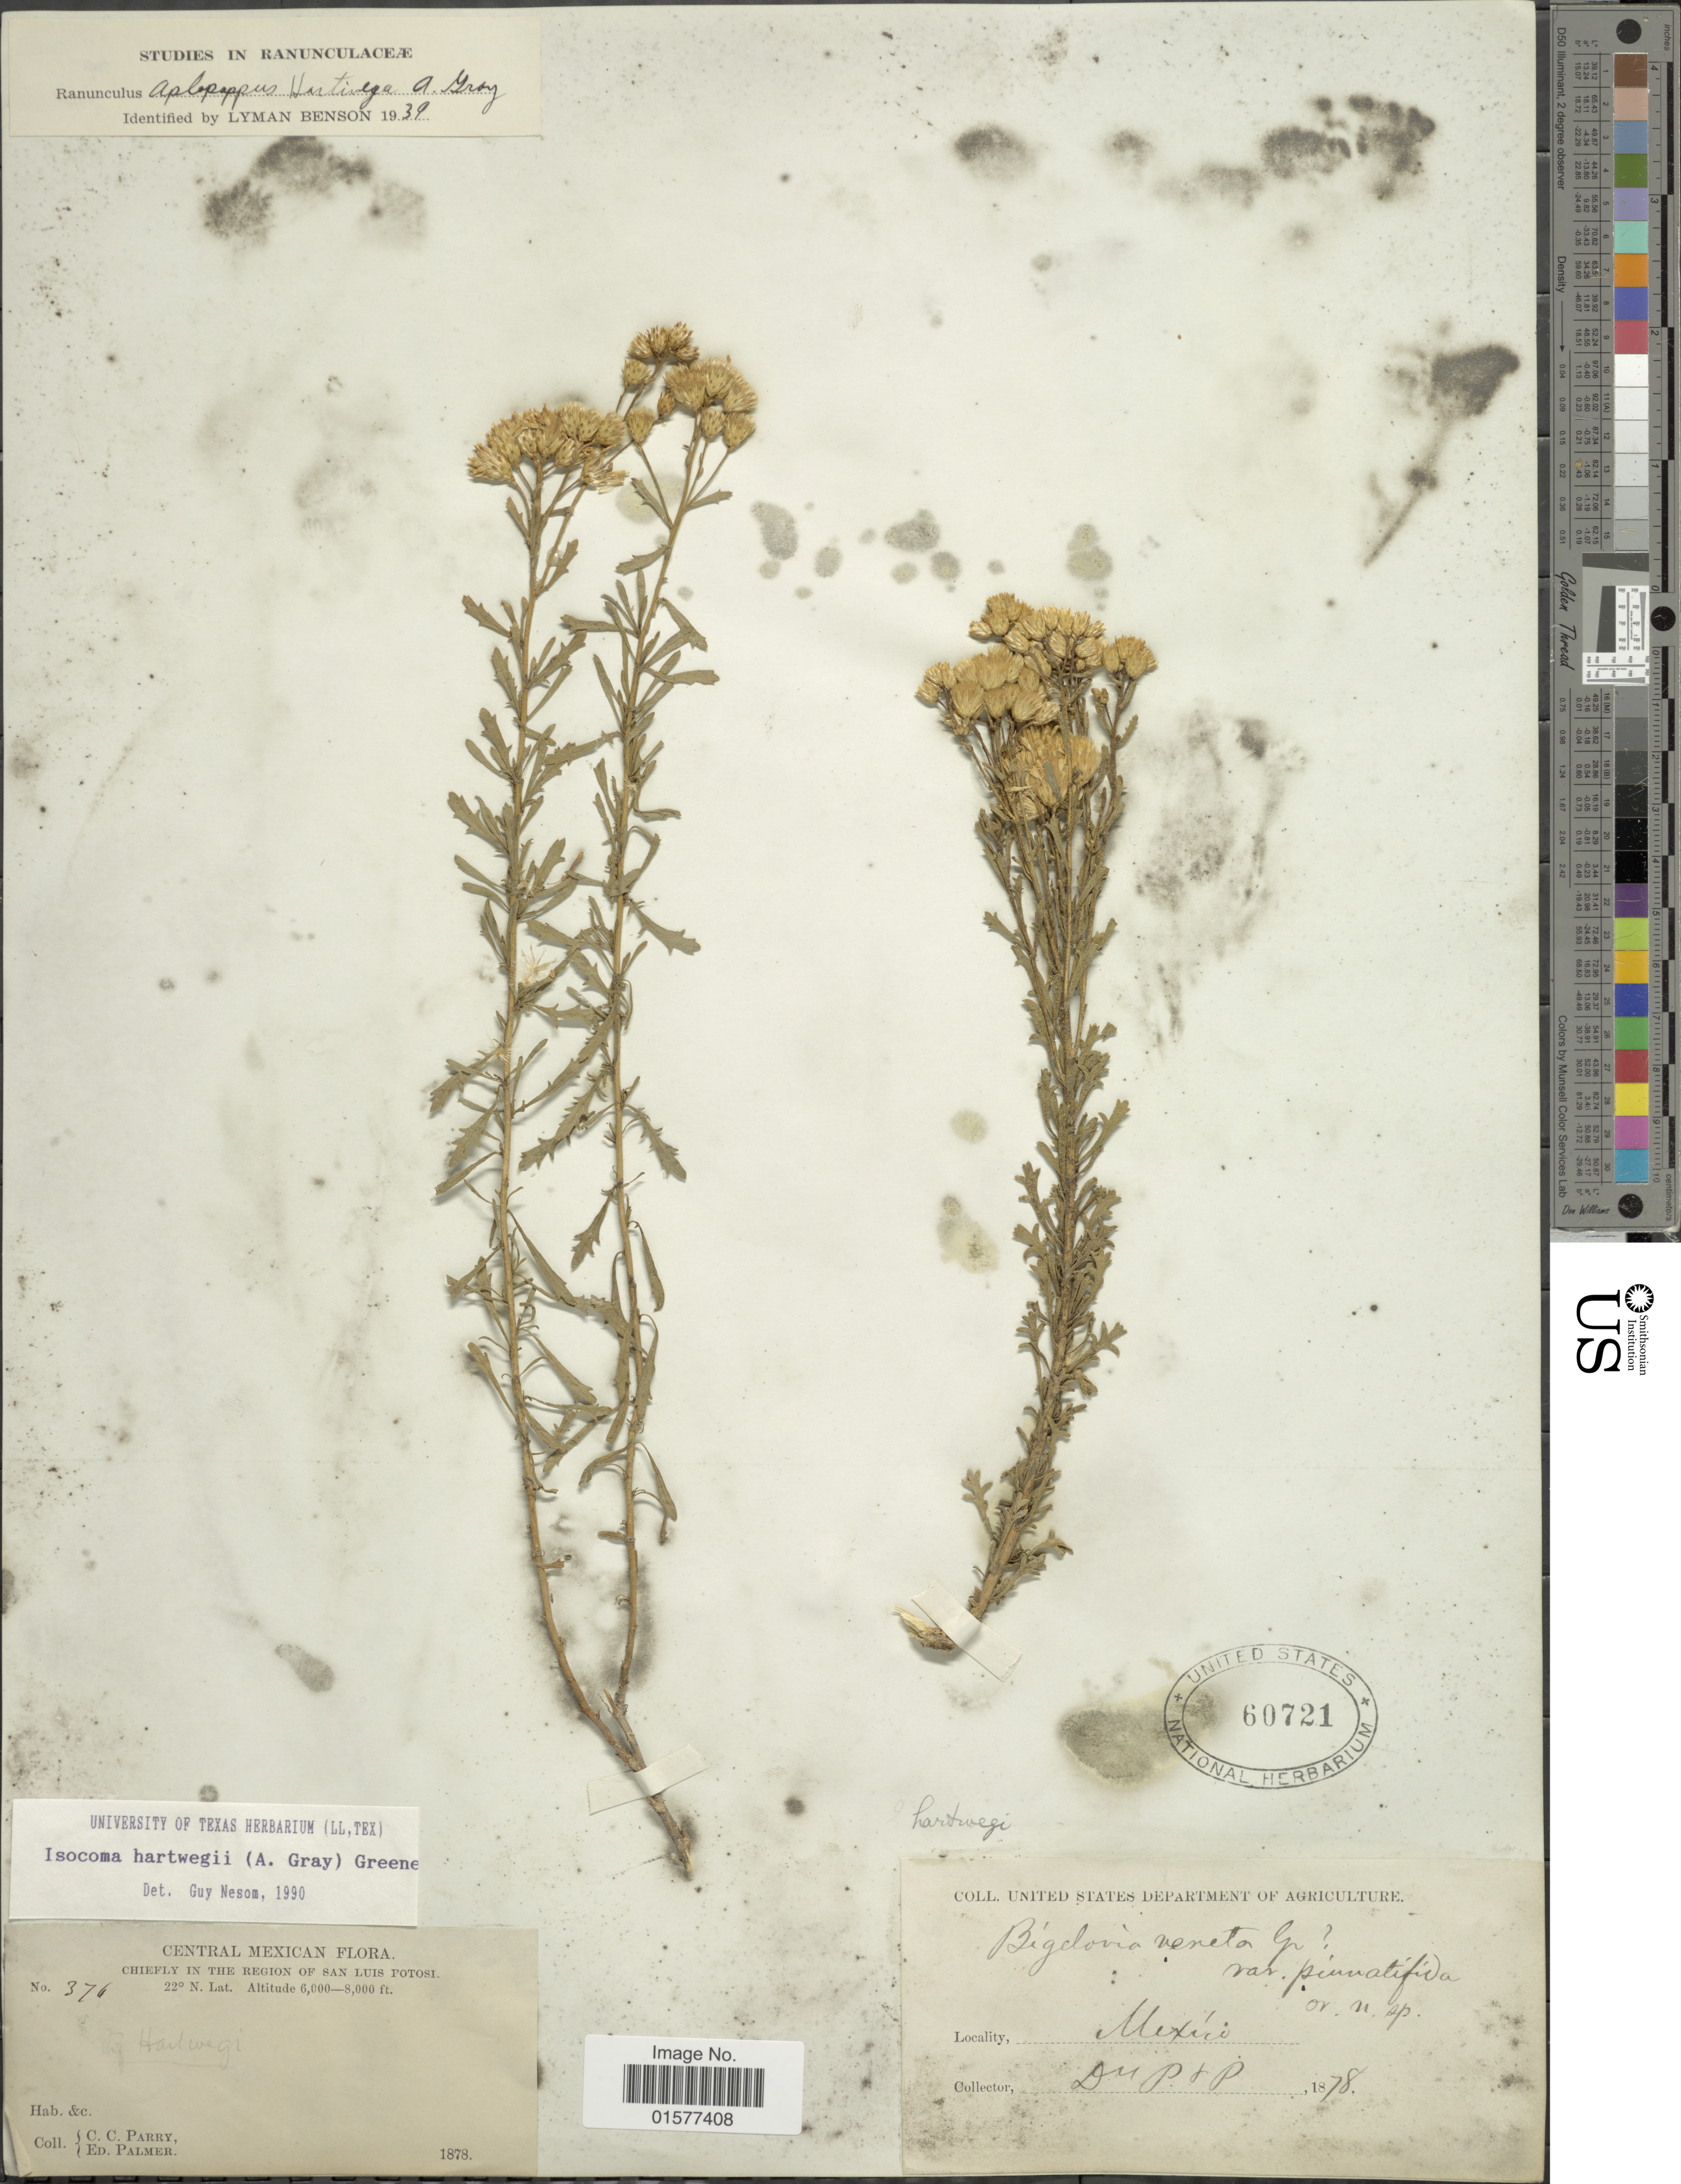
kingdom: Plantae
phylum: Tracheophyta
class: Magnoliopsida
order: Asterales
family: Asteraceae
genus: Isocoma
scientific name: Isocoma hartwegii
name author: (A. Gray) Greene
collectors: C. C. Parry & E. Palmer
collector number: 376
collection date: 1878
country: Mexico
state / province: San Luis Potosí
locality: Central Mexican, Chiefly in the Region of San Luis Potosi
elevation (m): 1829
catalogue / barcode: US 60721